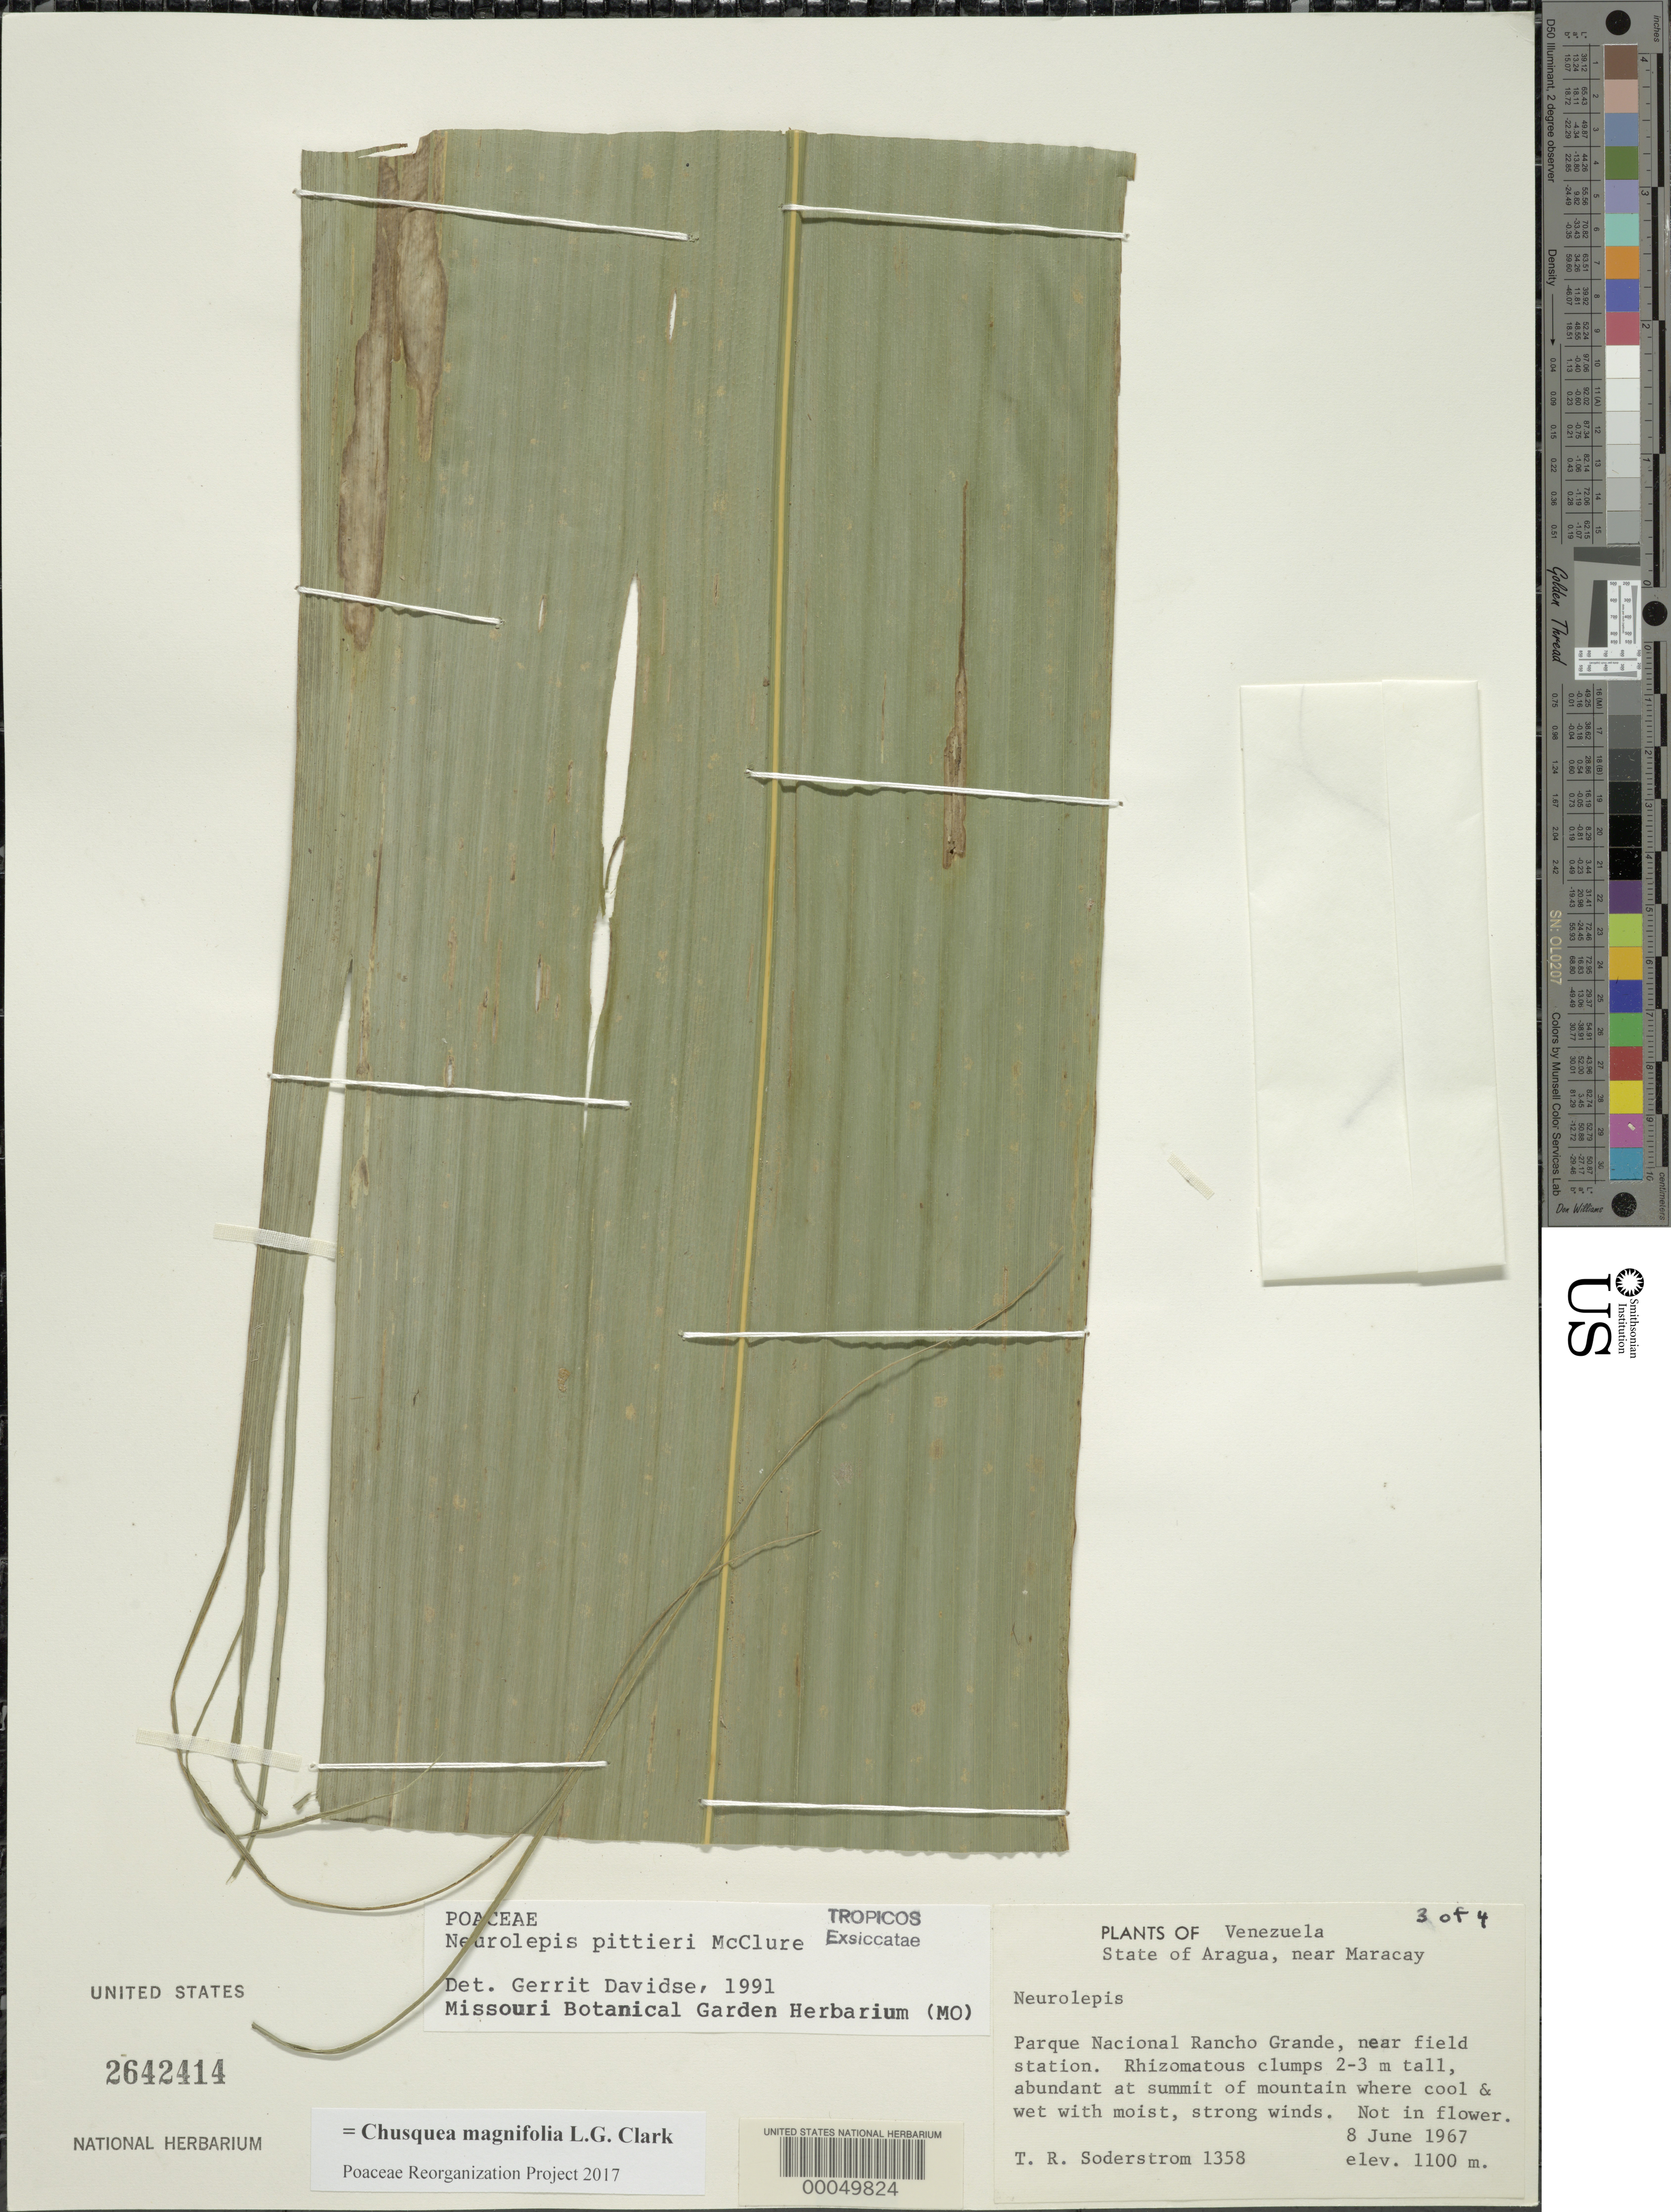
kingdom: Plantae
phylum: Tracheophyta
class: Liliopsida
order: Poales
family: Poaceae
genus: Chusquea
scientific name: Chusquea magnifolia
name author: L.G. Clark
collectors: T. R. Soderstrom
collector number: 1358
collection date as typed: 08 Jun 1967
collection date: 1967-06-08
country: Venezuela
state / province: Aragua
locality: Pargue nacional rancho grande, maracay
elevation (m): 1100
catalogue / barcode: US 2642414